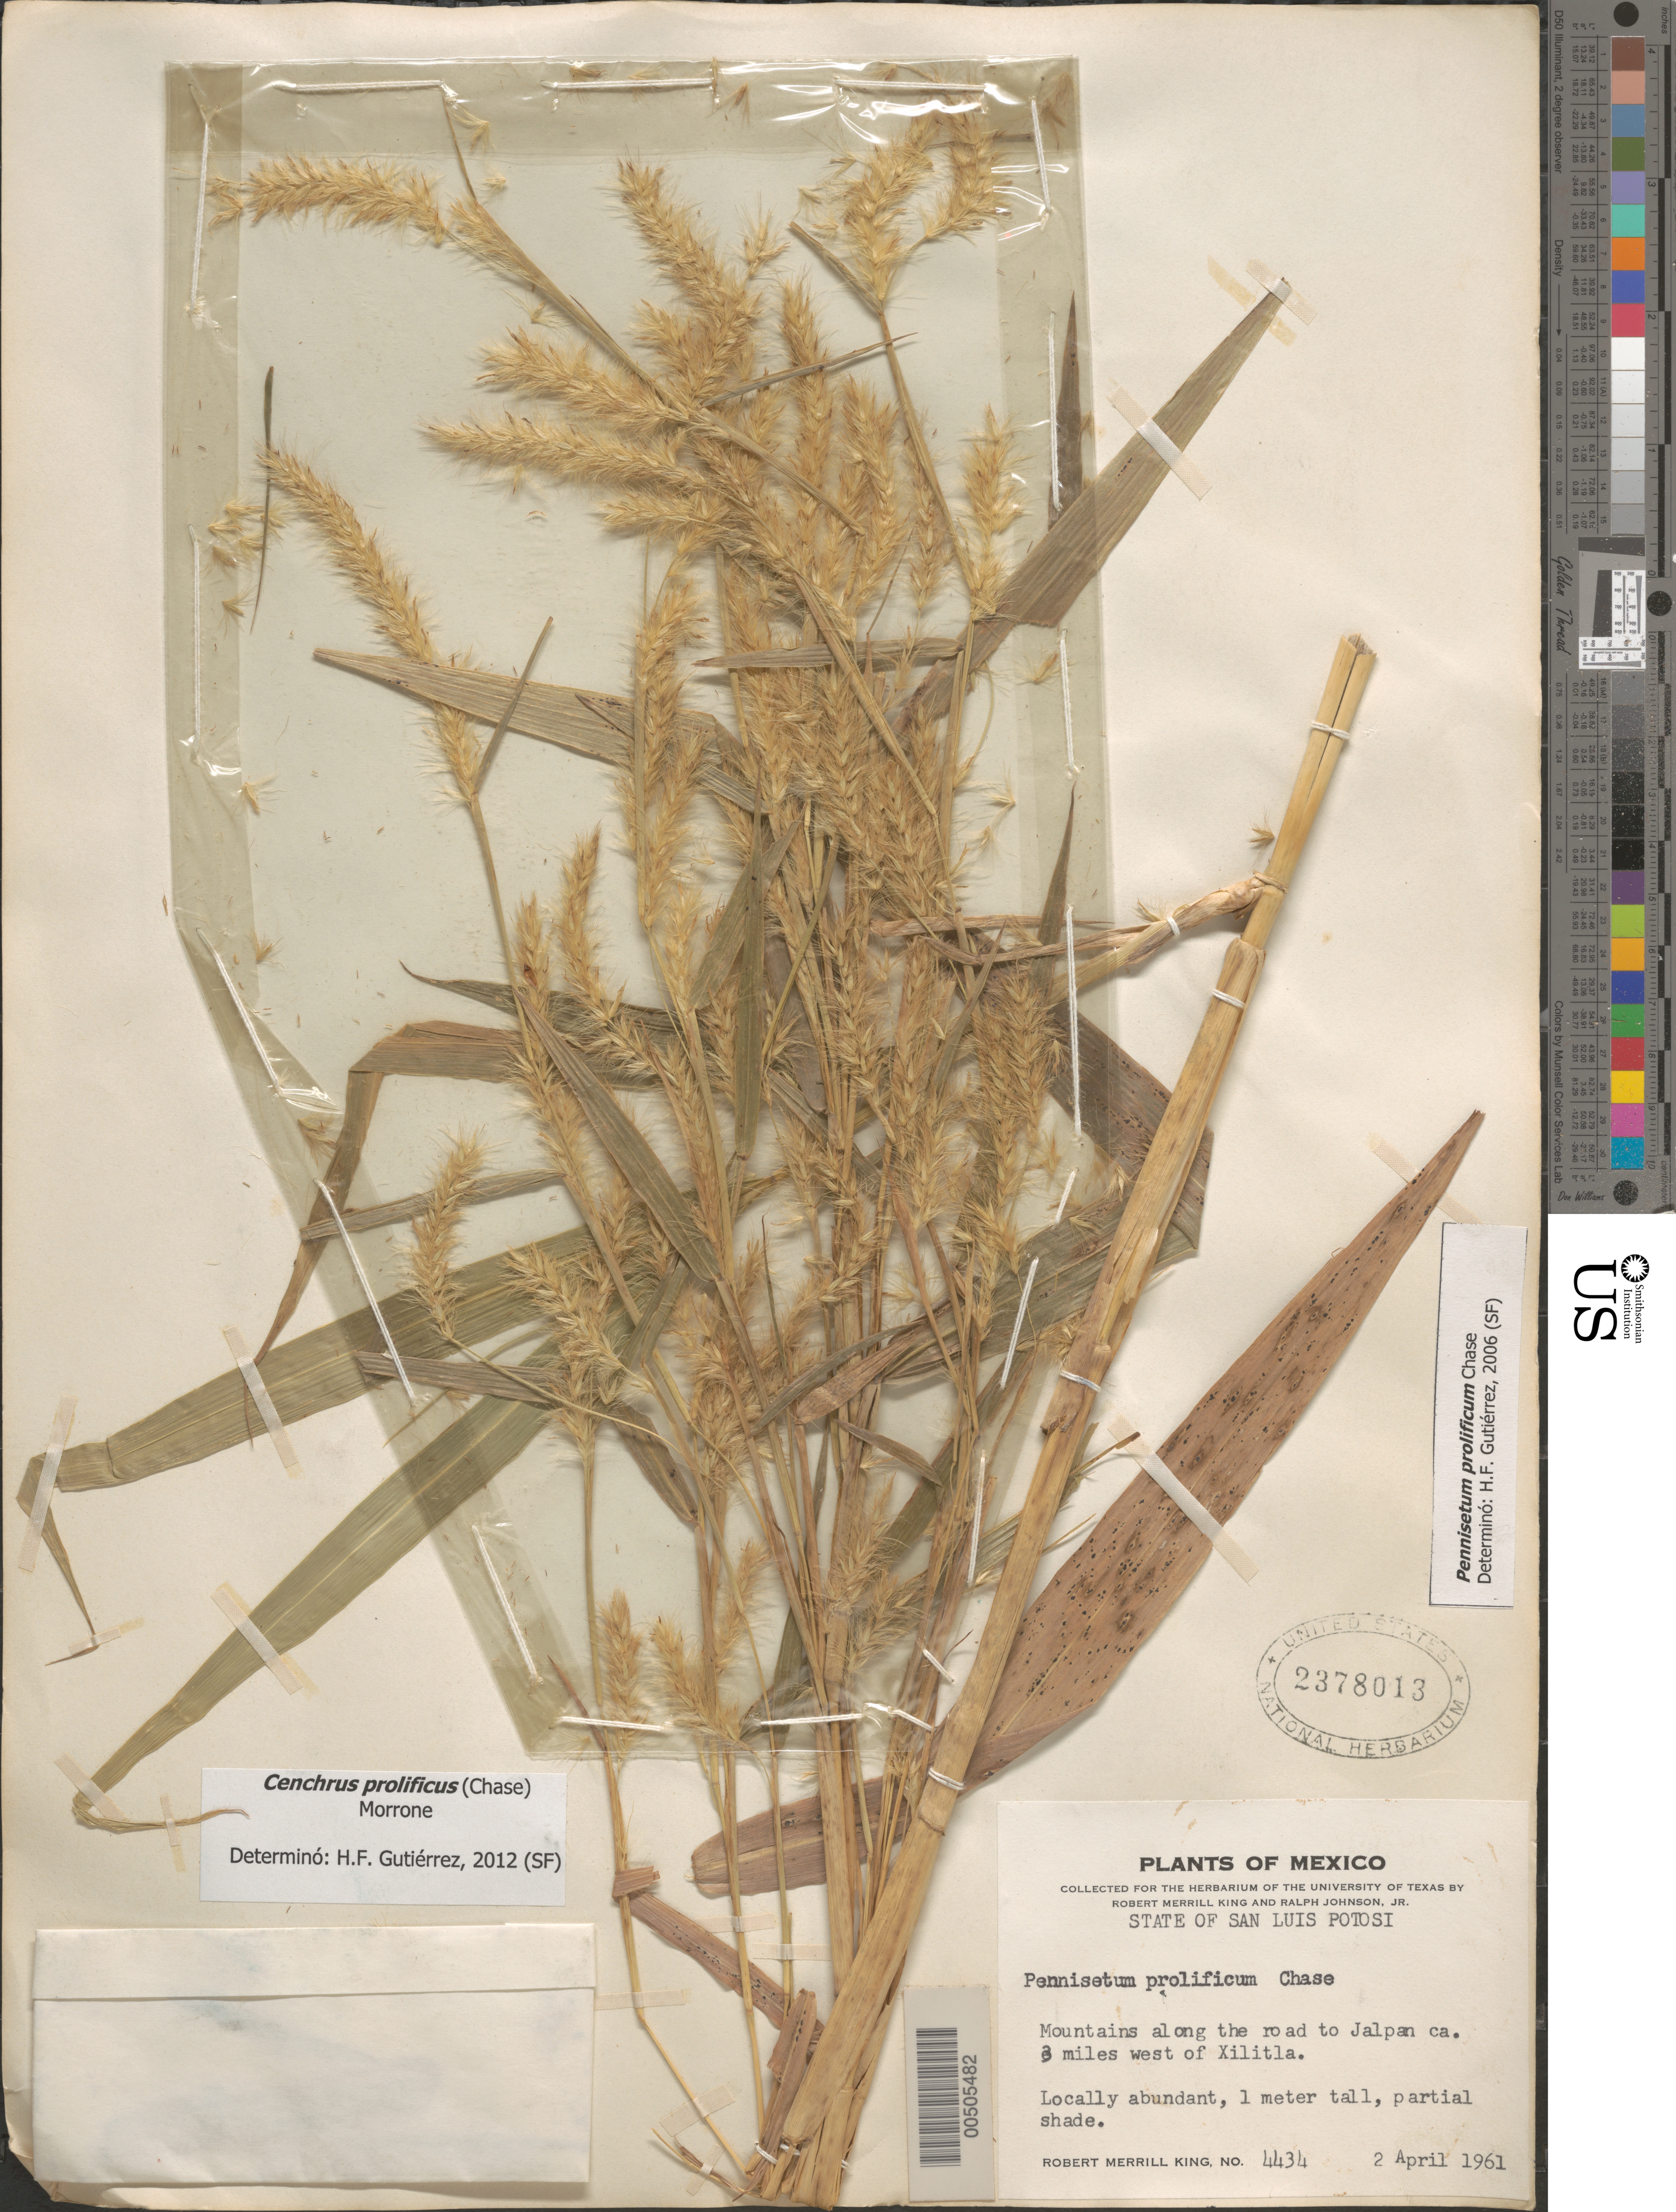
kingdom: Plantae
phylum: Tracheophyta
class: Liliopsida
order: Poales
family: Poaceae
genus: Cenchrus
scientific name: Cenchrus prolificus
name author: (Chase) Morrone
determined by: Gutiérrez, H. F.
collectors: R. M. King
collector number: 4434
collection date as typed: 2 Apr 1961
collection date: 1961-04-02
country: Mexico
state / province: San Luis Potosi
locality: Mts. along the rd to Jalpan, ca. 3 mi W of Xilitla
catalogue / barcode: US 2378013